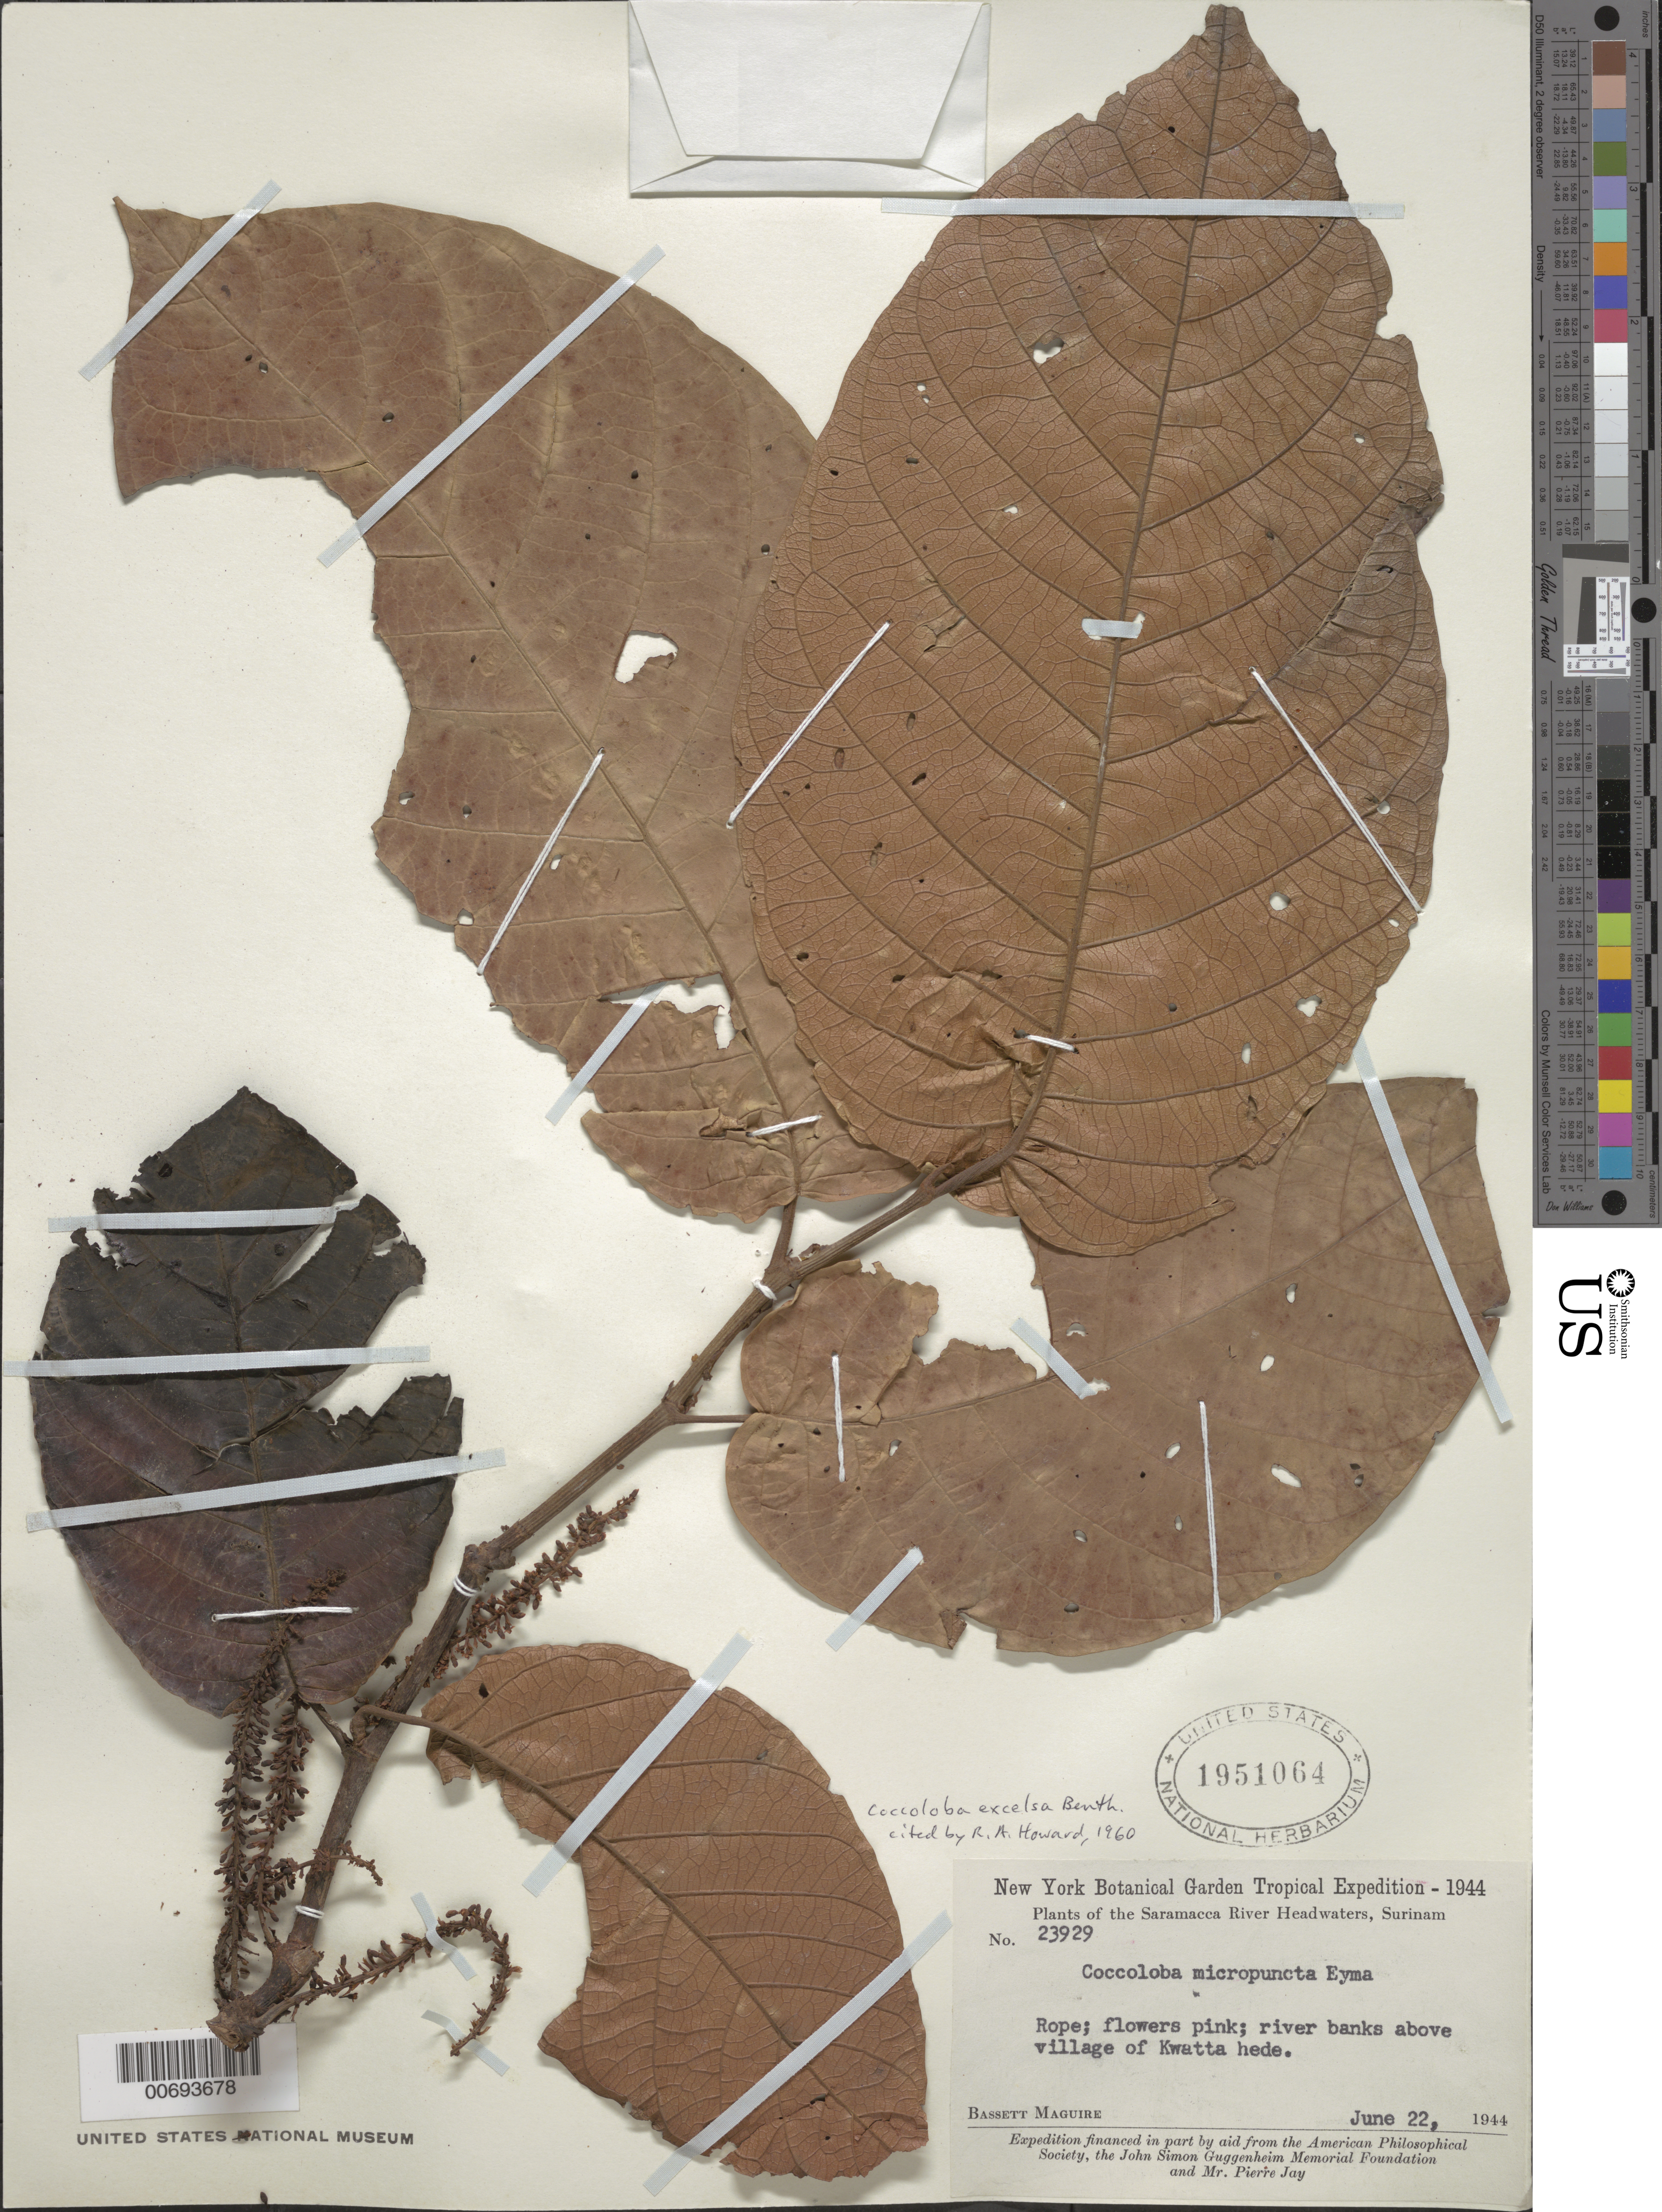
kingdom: Plantae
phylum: Tracheophyta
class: Magnoliopsida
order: Caryophyllales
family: Polygonaceae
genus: Coccoloba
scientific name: Coccoloba excelsa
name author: Benth.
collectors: B. Maguire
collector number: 23929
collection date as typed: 22-Jun-44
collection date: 1944-06-22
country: Suriname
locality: Saramacca River, above Kwatta hede village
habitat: River banks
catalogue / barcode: US 1951064